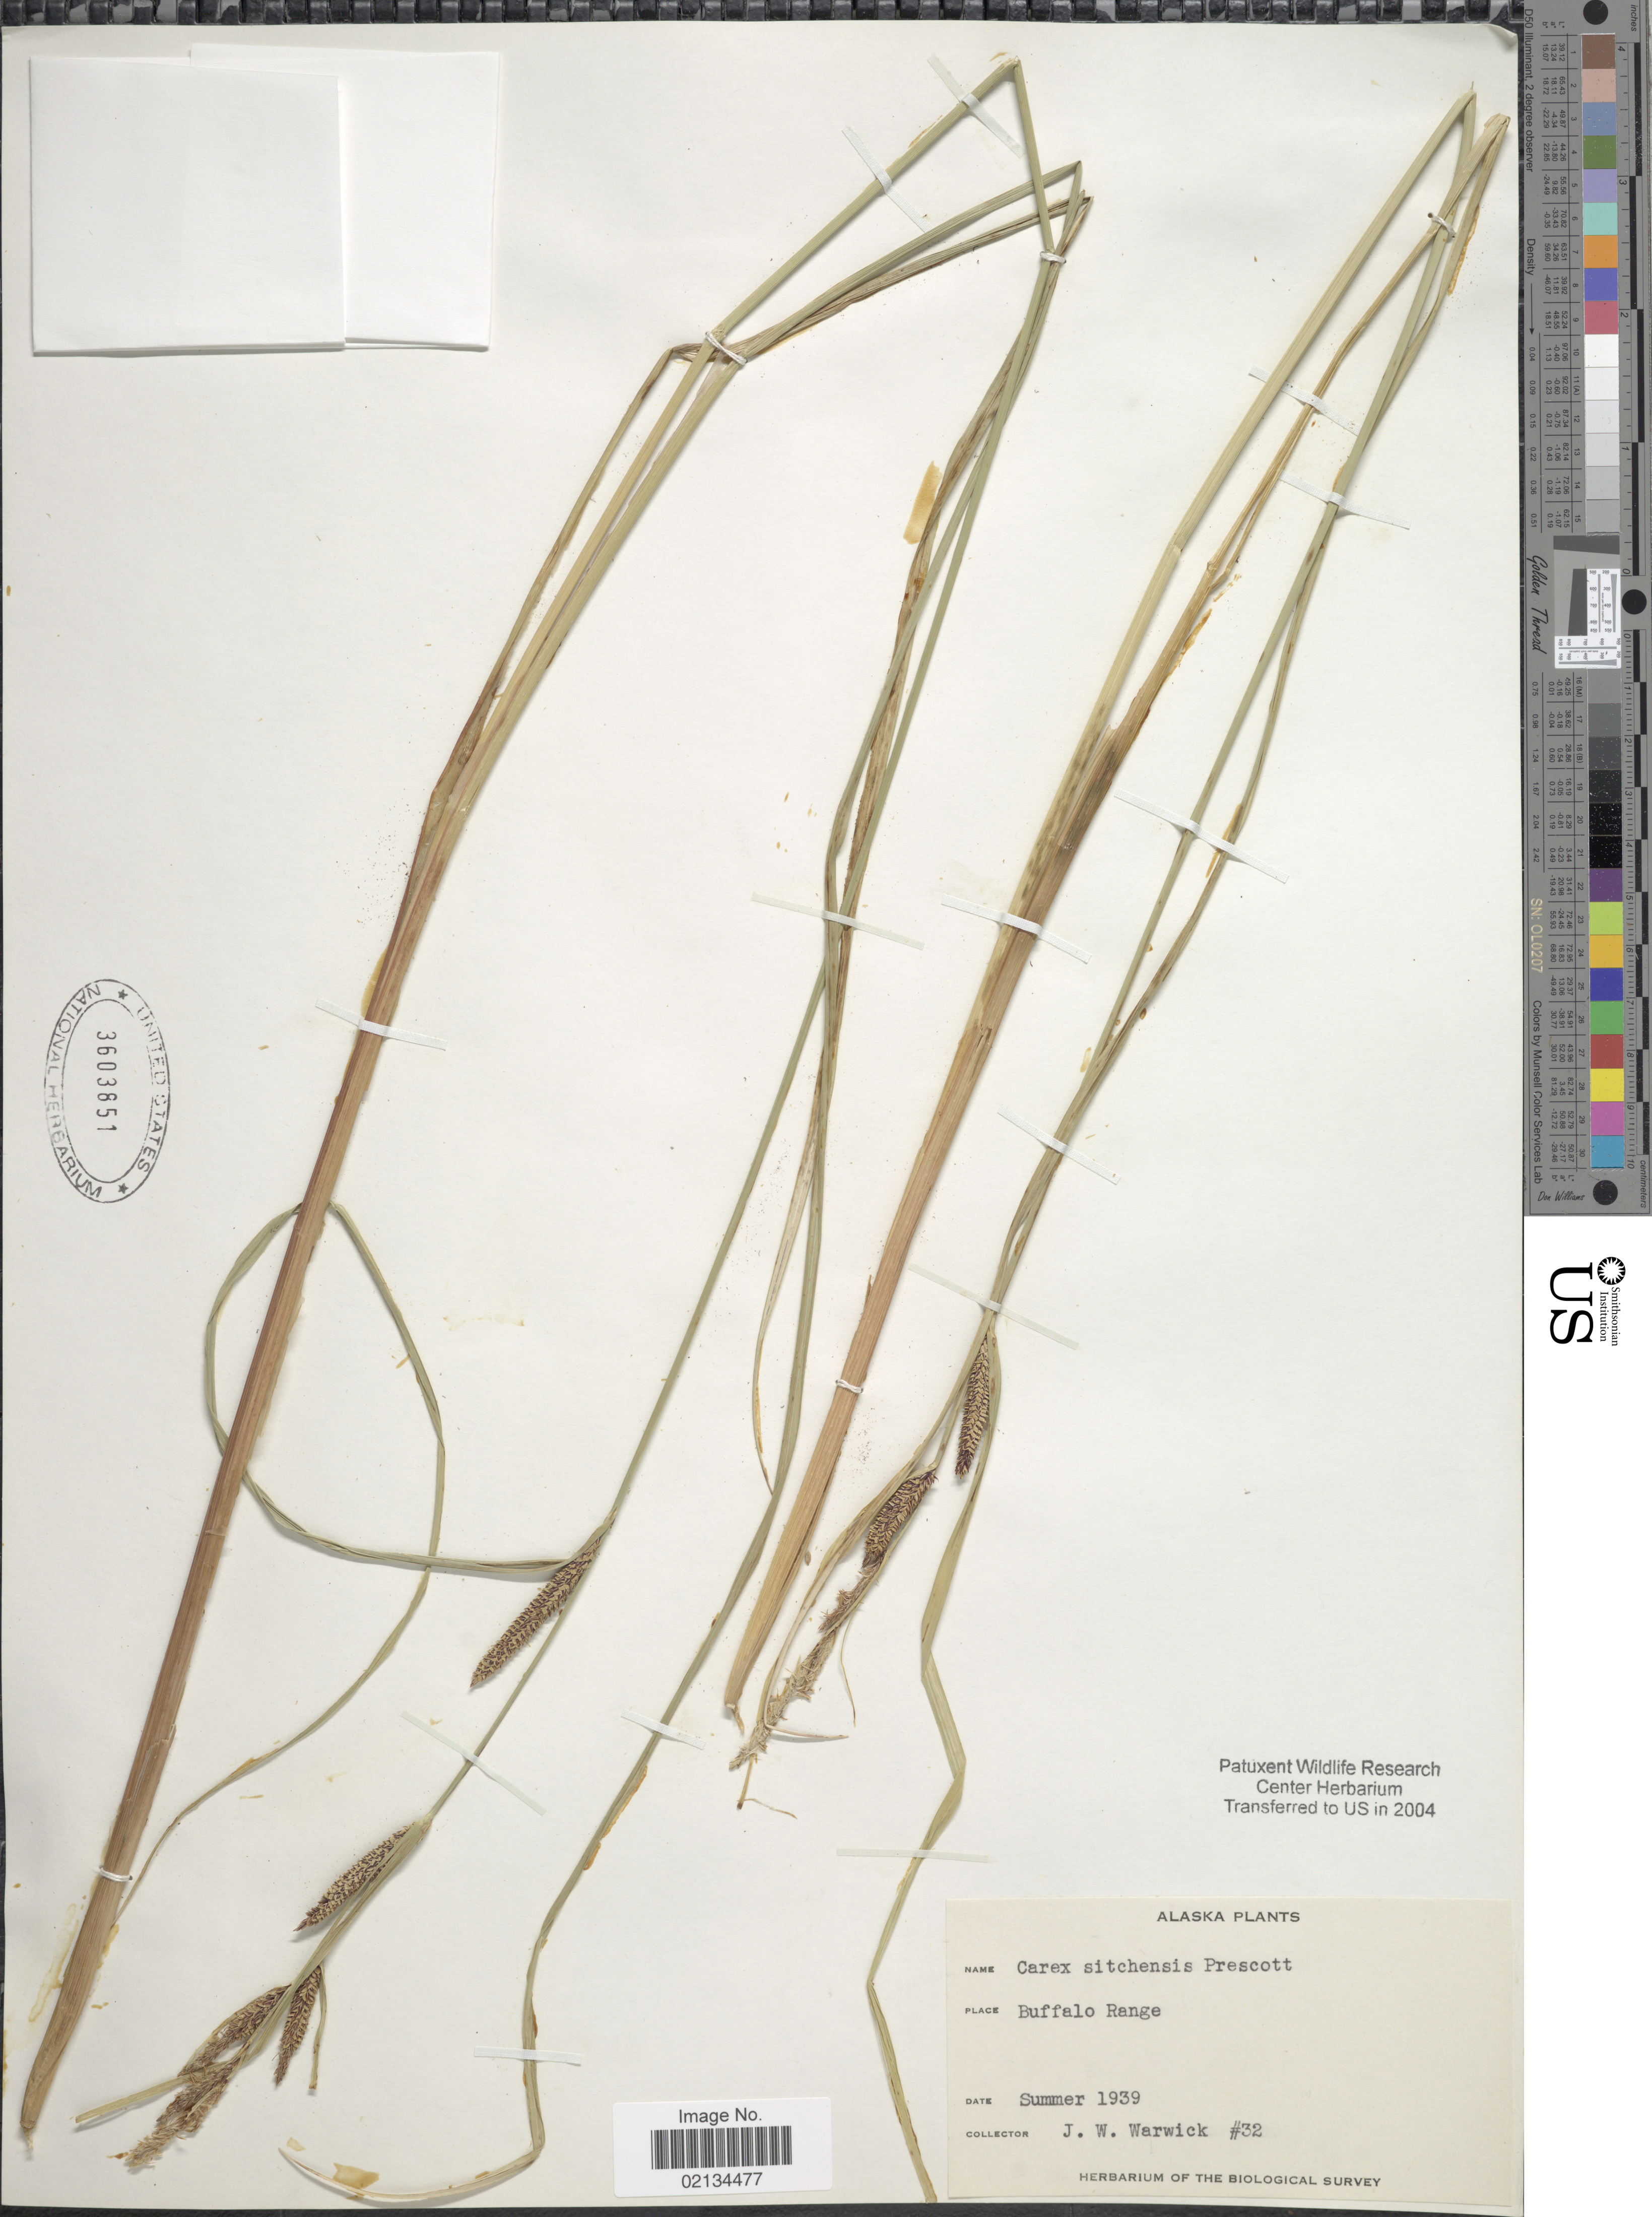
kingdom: Plantae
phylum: Tracheophyta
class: Liliopsida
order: Poales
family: Cyperaceae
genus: Carex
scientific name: Carex aquatilis var. dives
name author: (Holm) Kük.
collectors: J. Warwick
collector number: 32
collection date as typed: Summer 1939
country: United States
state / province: Alaska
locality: Buffalo Range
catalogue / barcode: US 3603851